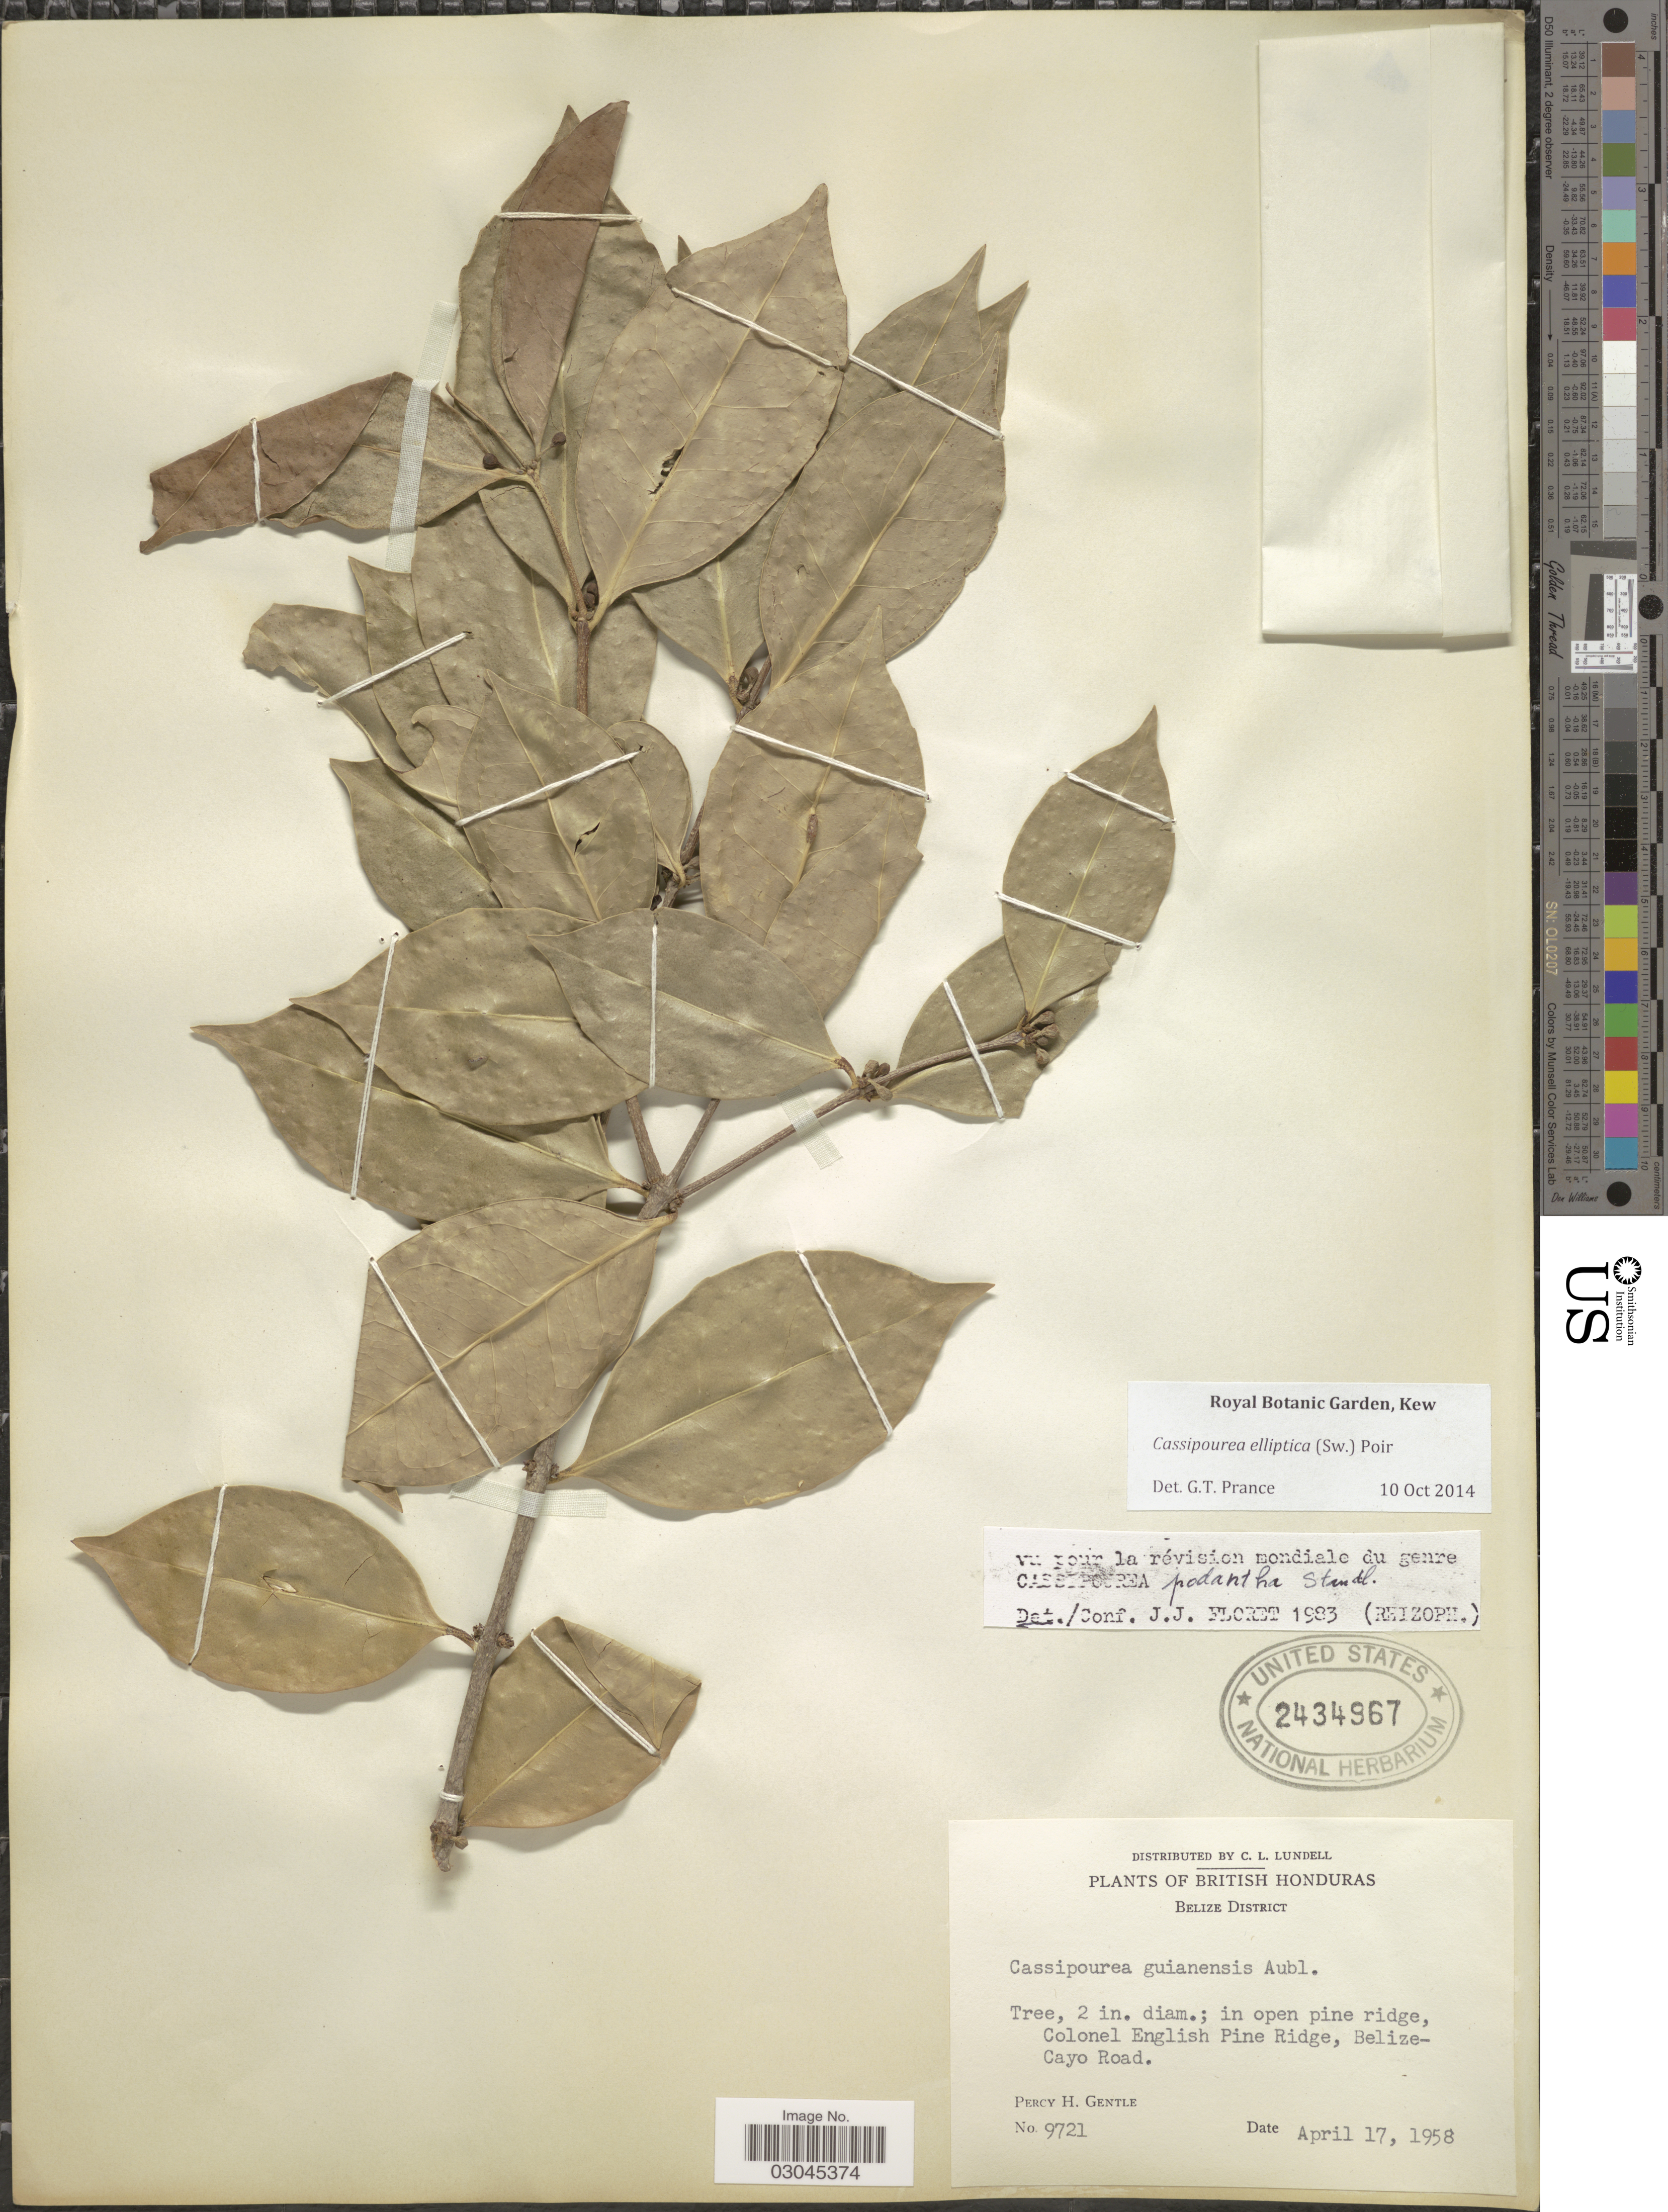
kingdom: Plantae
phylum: Tracheophyta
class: Magnoliopsida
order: Malpighiales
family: Rhizophoraceae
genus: Cassipourea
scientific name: Cassipourea elliptica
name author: (Sw.) Poir.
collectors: P. H. Gentle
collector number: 9721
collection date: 1958-04-17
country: Belize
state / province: Belize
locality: British Honduras. Belize District. Colonel English Pine Ridge, Belize-Cayo Road.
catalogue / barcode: US 2434967